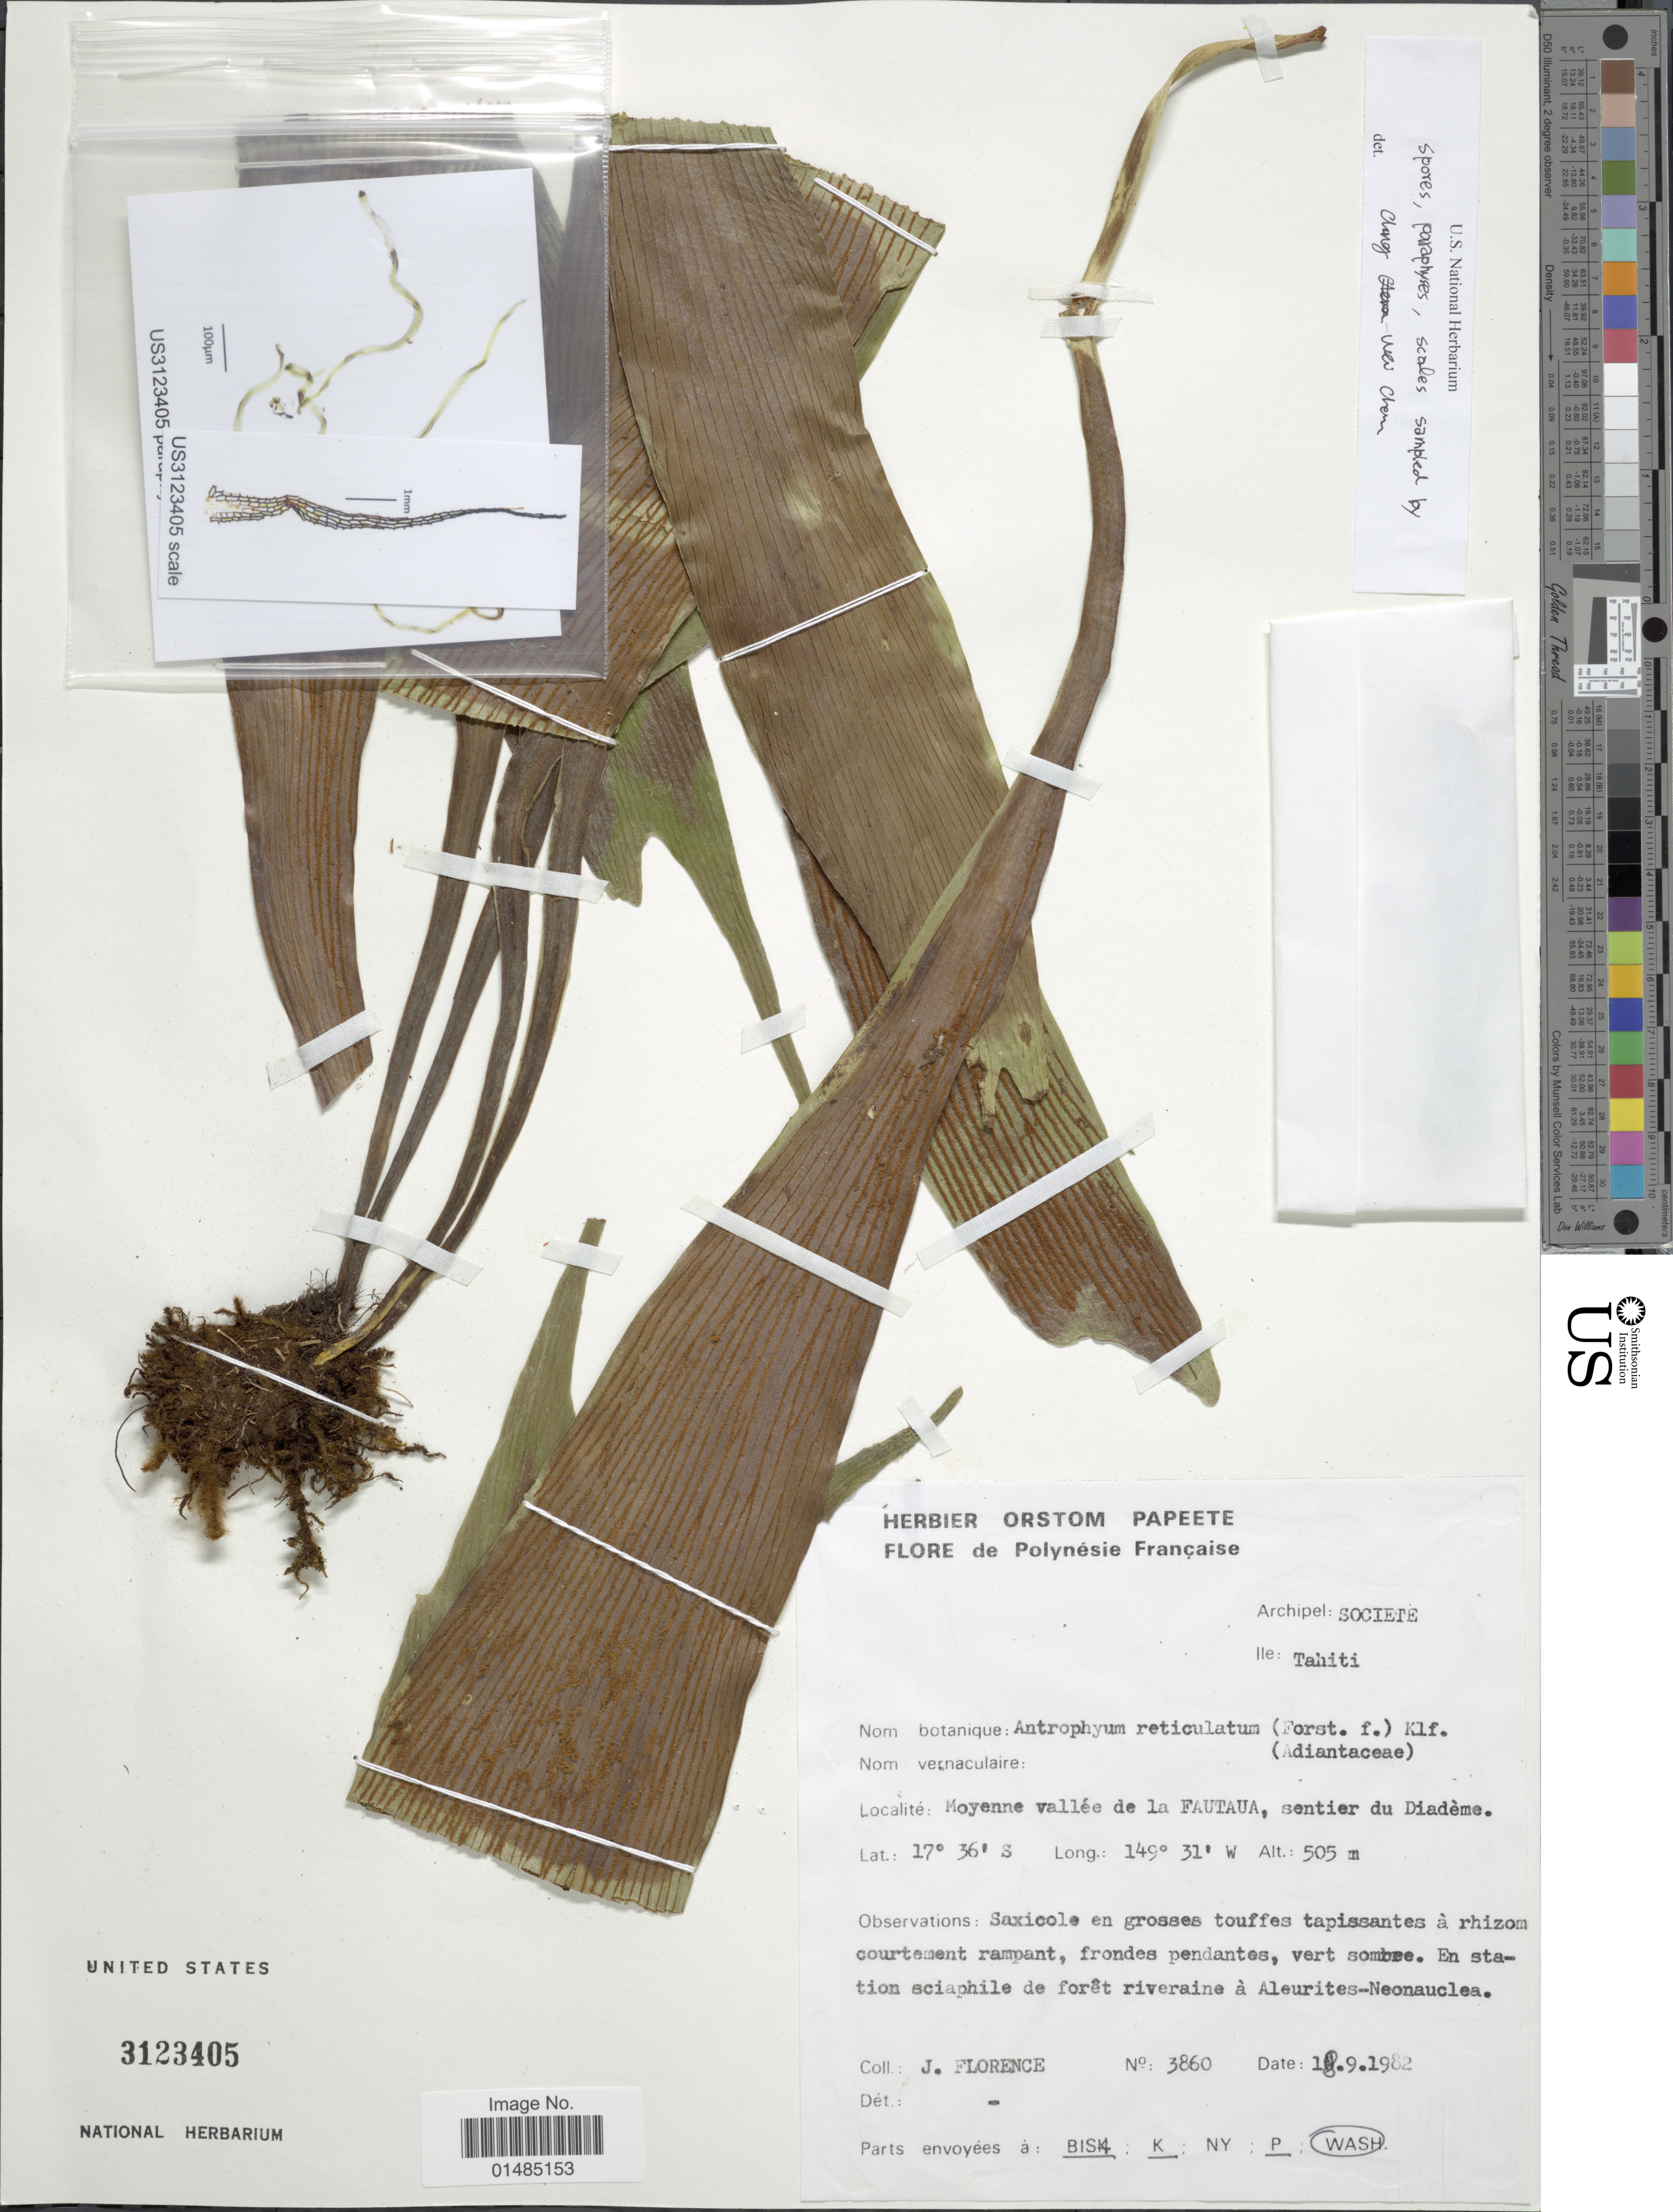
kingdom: Plantae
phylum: Tracheophyta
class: Polypodiopsida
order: Polypodiales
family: Pteridaceae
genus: Antrophyum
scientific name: Antrophyum grevillei x A. reticulatum (G. Forst.) Kaulf.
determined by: Florence, J.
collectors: J. Florence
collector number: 3860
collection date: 1982-09-18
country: French Polynesia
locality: Polynesie Française, Societe, ile Tahiti, Moyenne vallée de la Fautaua, sentier du Diadème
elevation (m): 505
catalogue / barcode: US 3123405